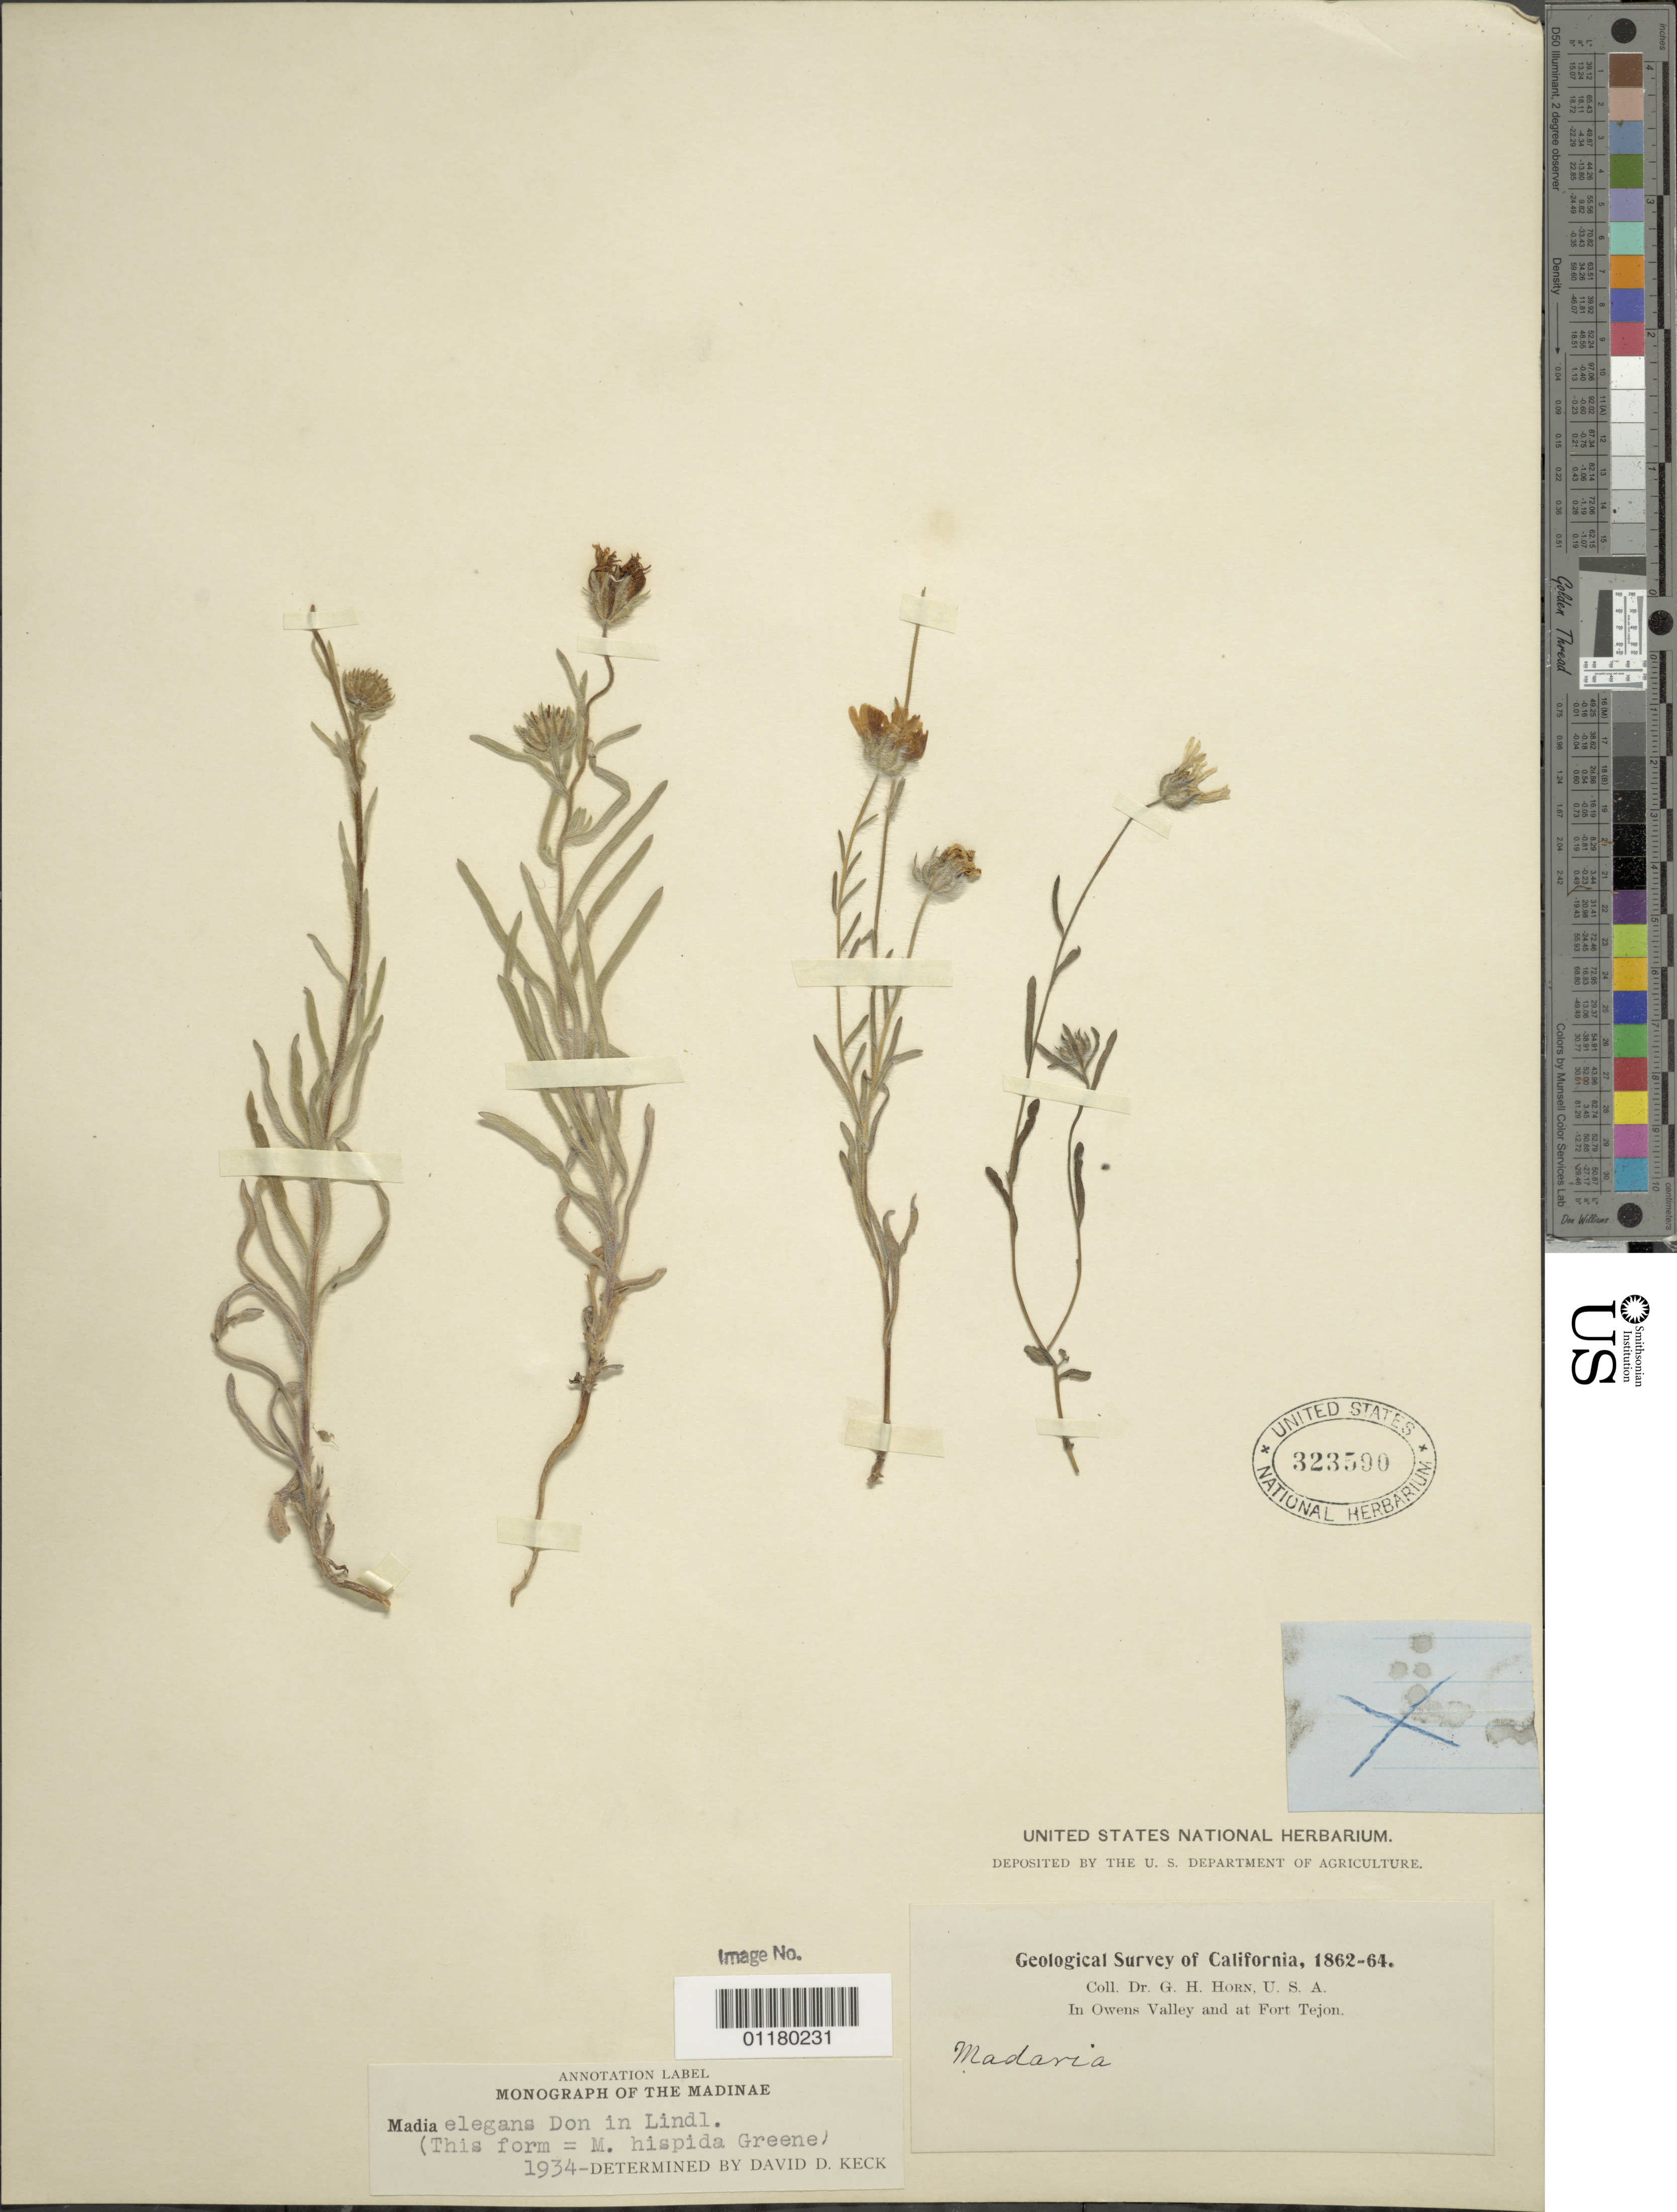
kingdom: Plantae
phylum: Tracheophyta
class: Magnoliopsida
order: Asterales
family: Asteraceae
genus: Madia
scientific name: Madia elegans var. hispida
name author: (DC.) H.M. Hall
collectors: G. Horn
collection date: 1862/1864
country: United States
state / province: California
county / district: Kern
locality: In Owens Valley and at Fort Tejon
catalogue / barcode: US 323590